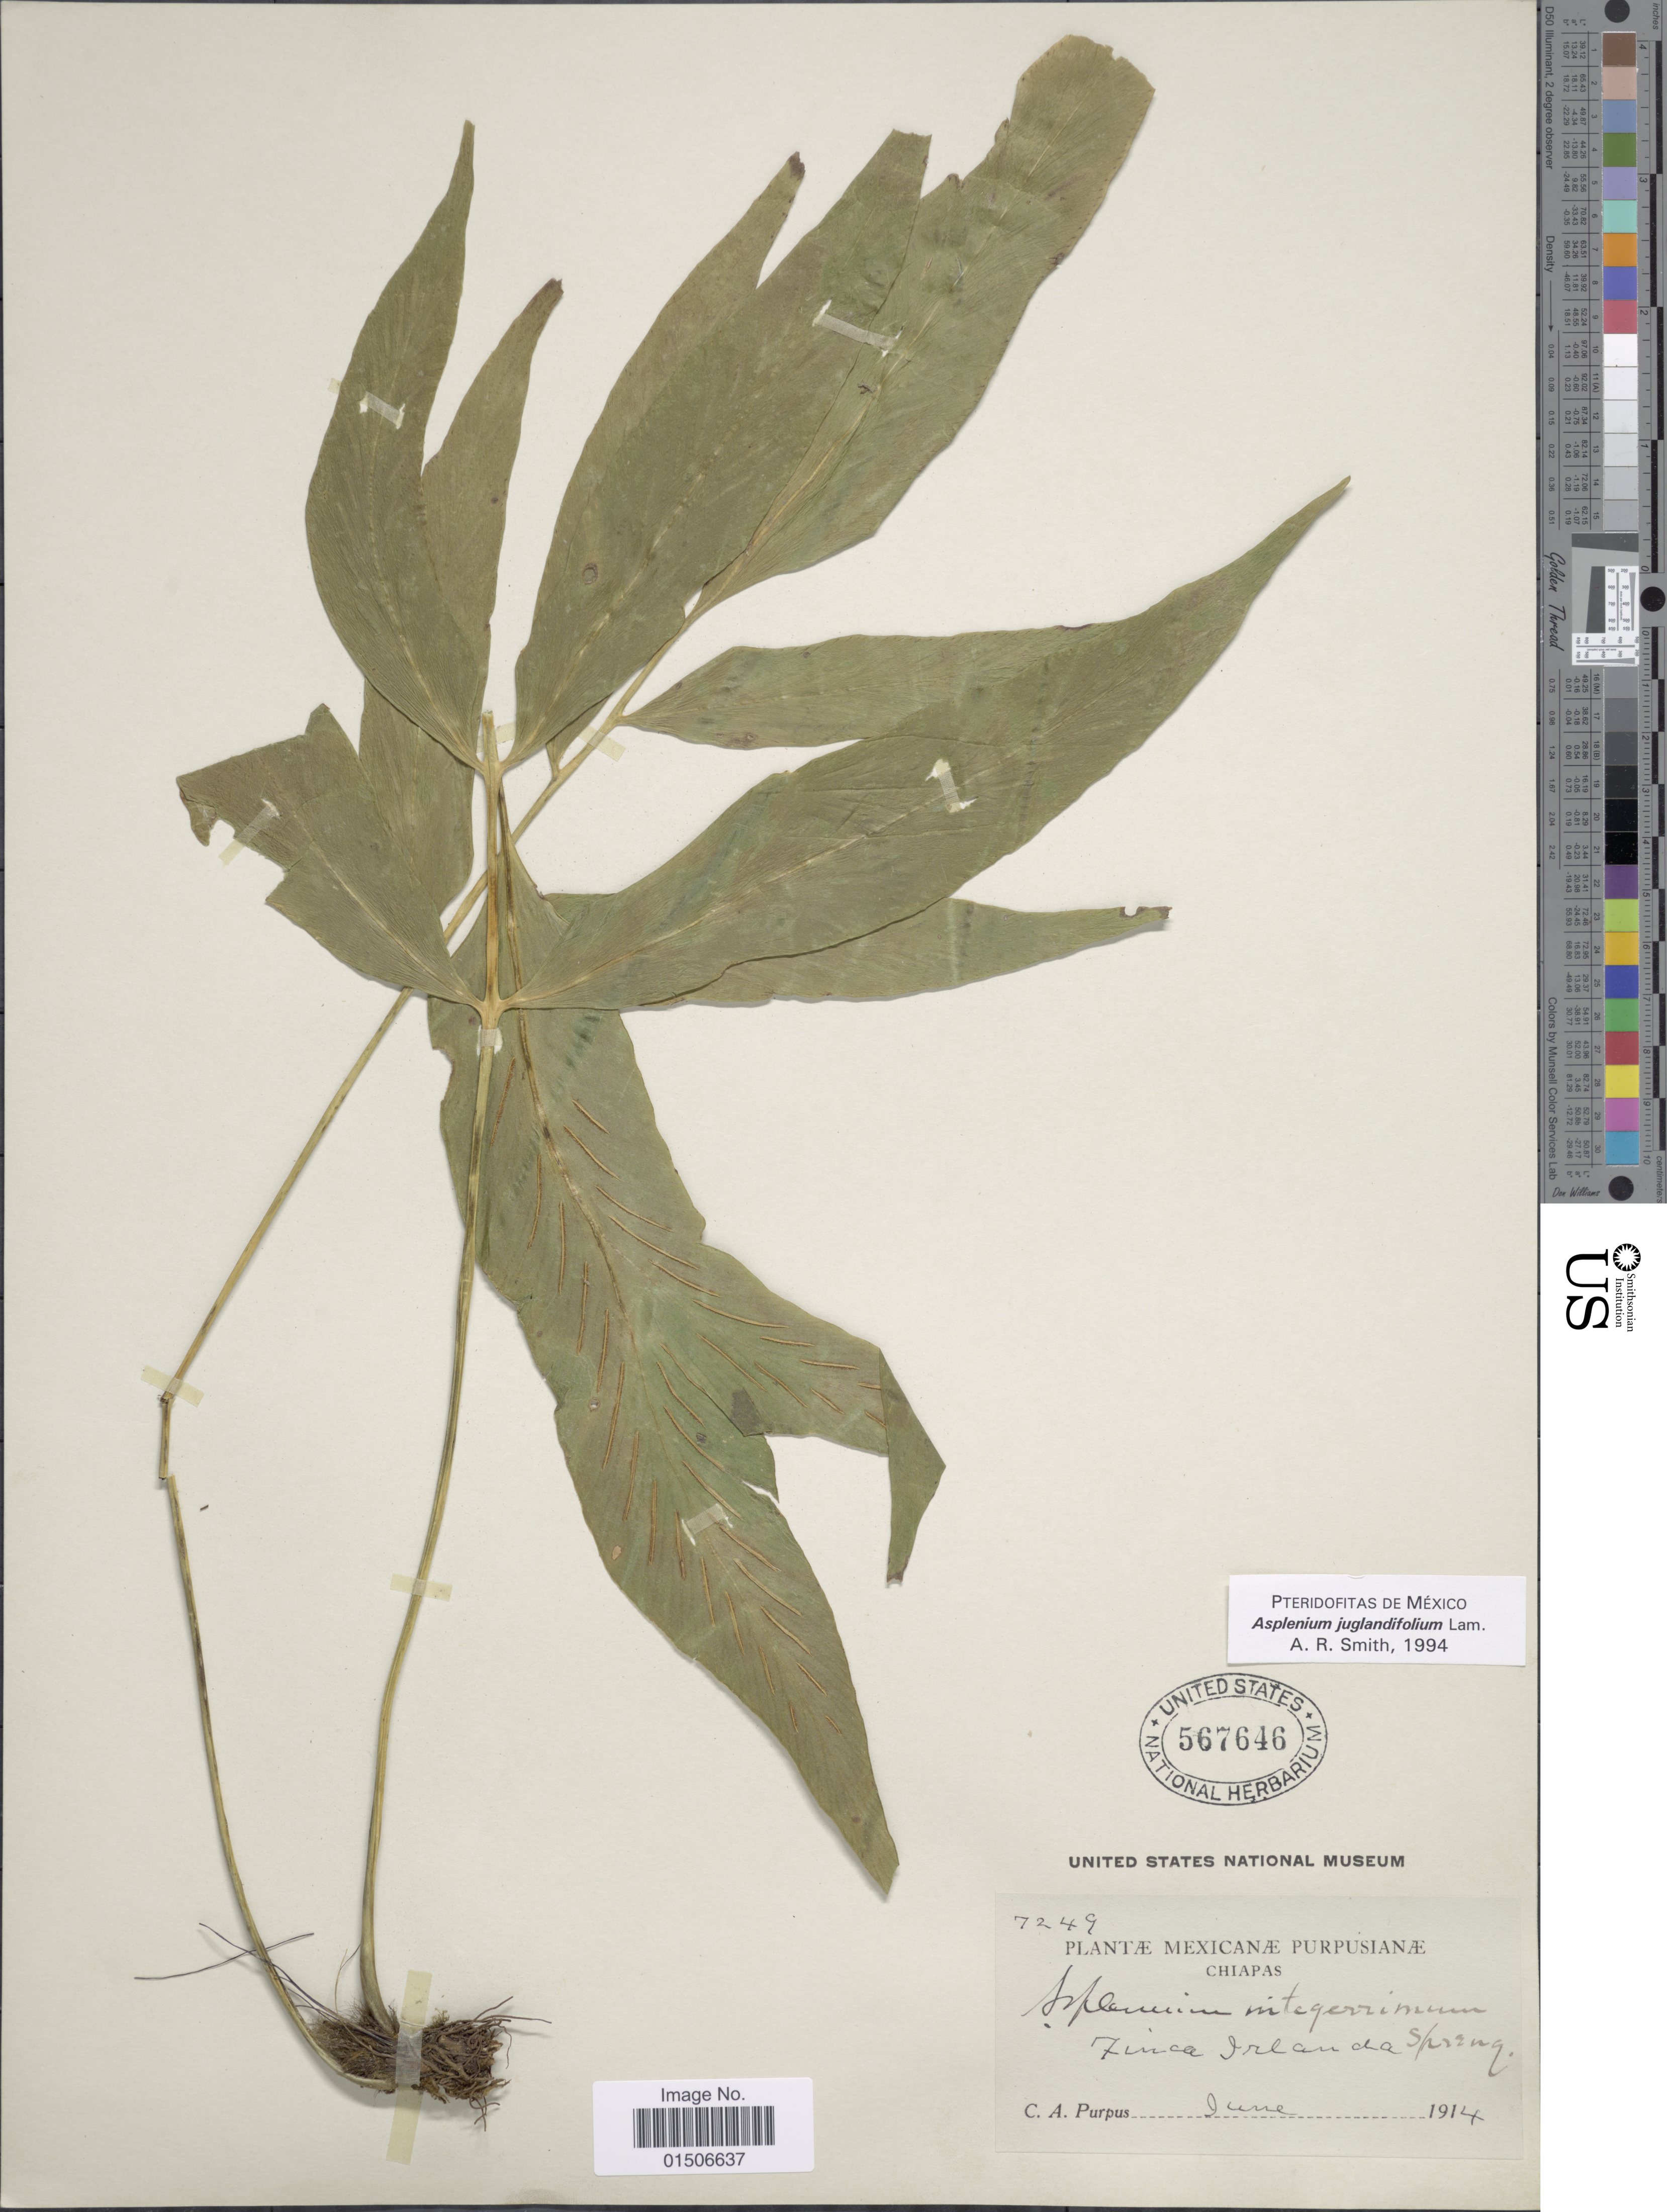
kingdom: Plantae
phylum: Tracheophyta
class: Polypodiopsida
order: Polypodiales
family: Aspleniaceae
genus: Asplenium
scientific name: Asplenium juglandifolium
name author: Lam.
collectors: C. A. Purpus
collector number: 7249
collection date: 1914-06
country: Mexico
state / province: Chiapas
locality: Finca Irlandia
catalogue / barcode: US 567646